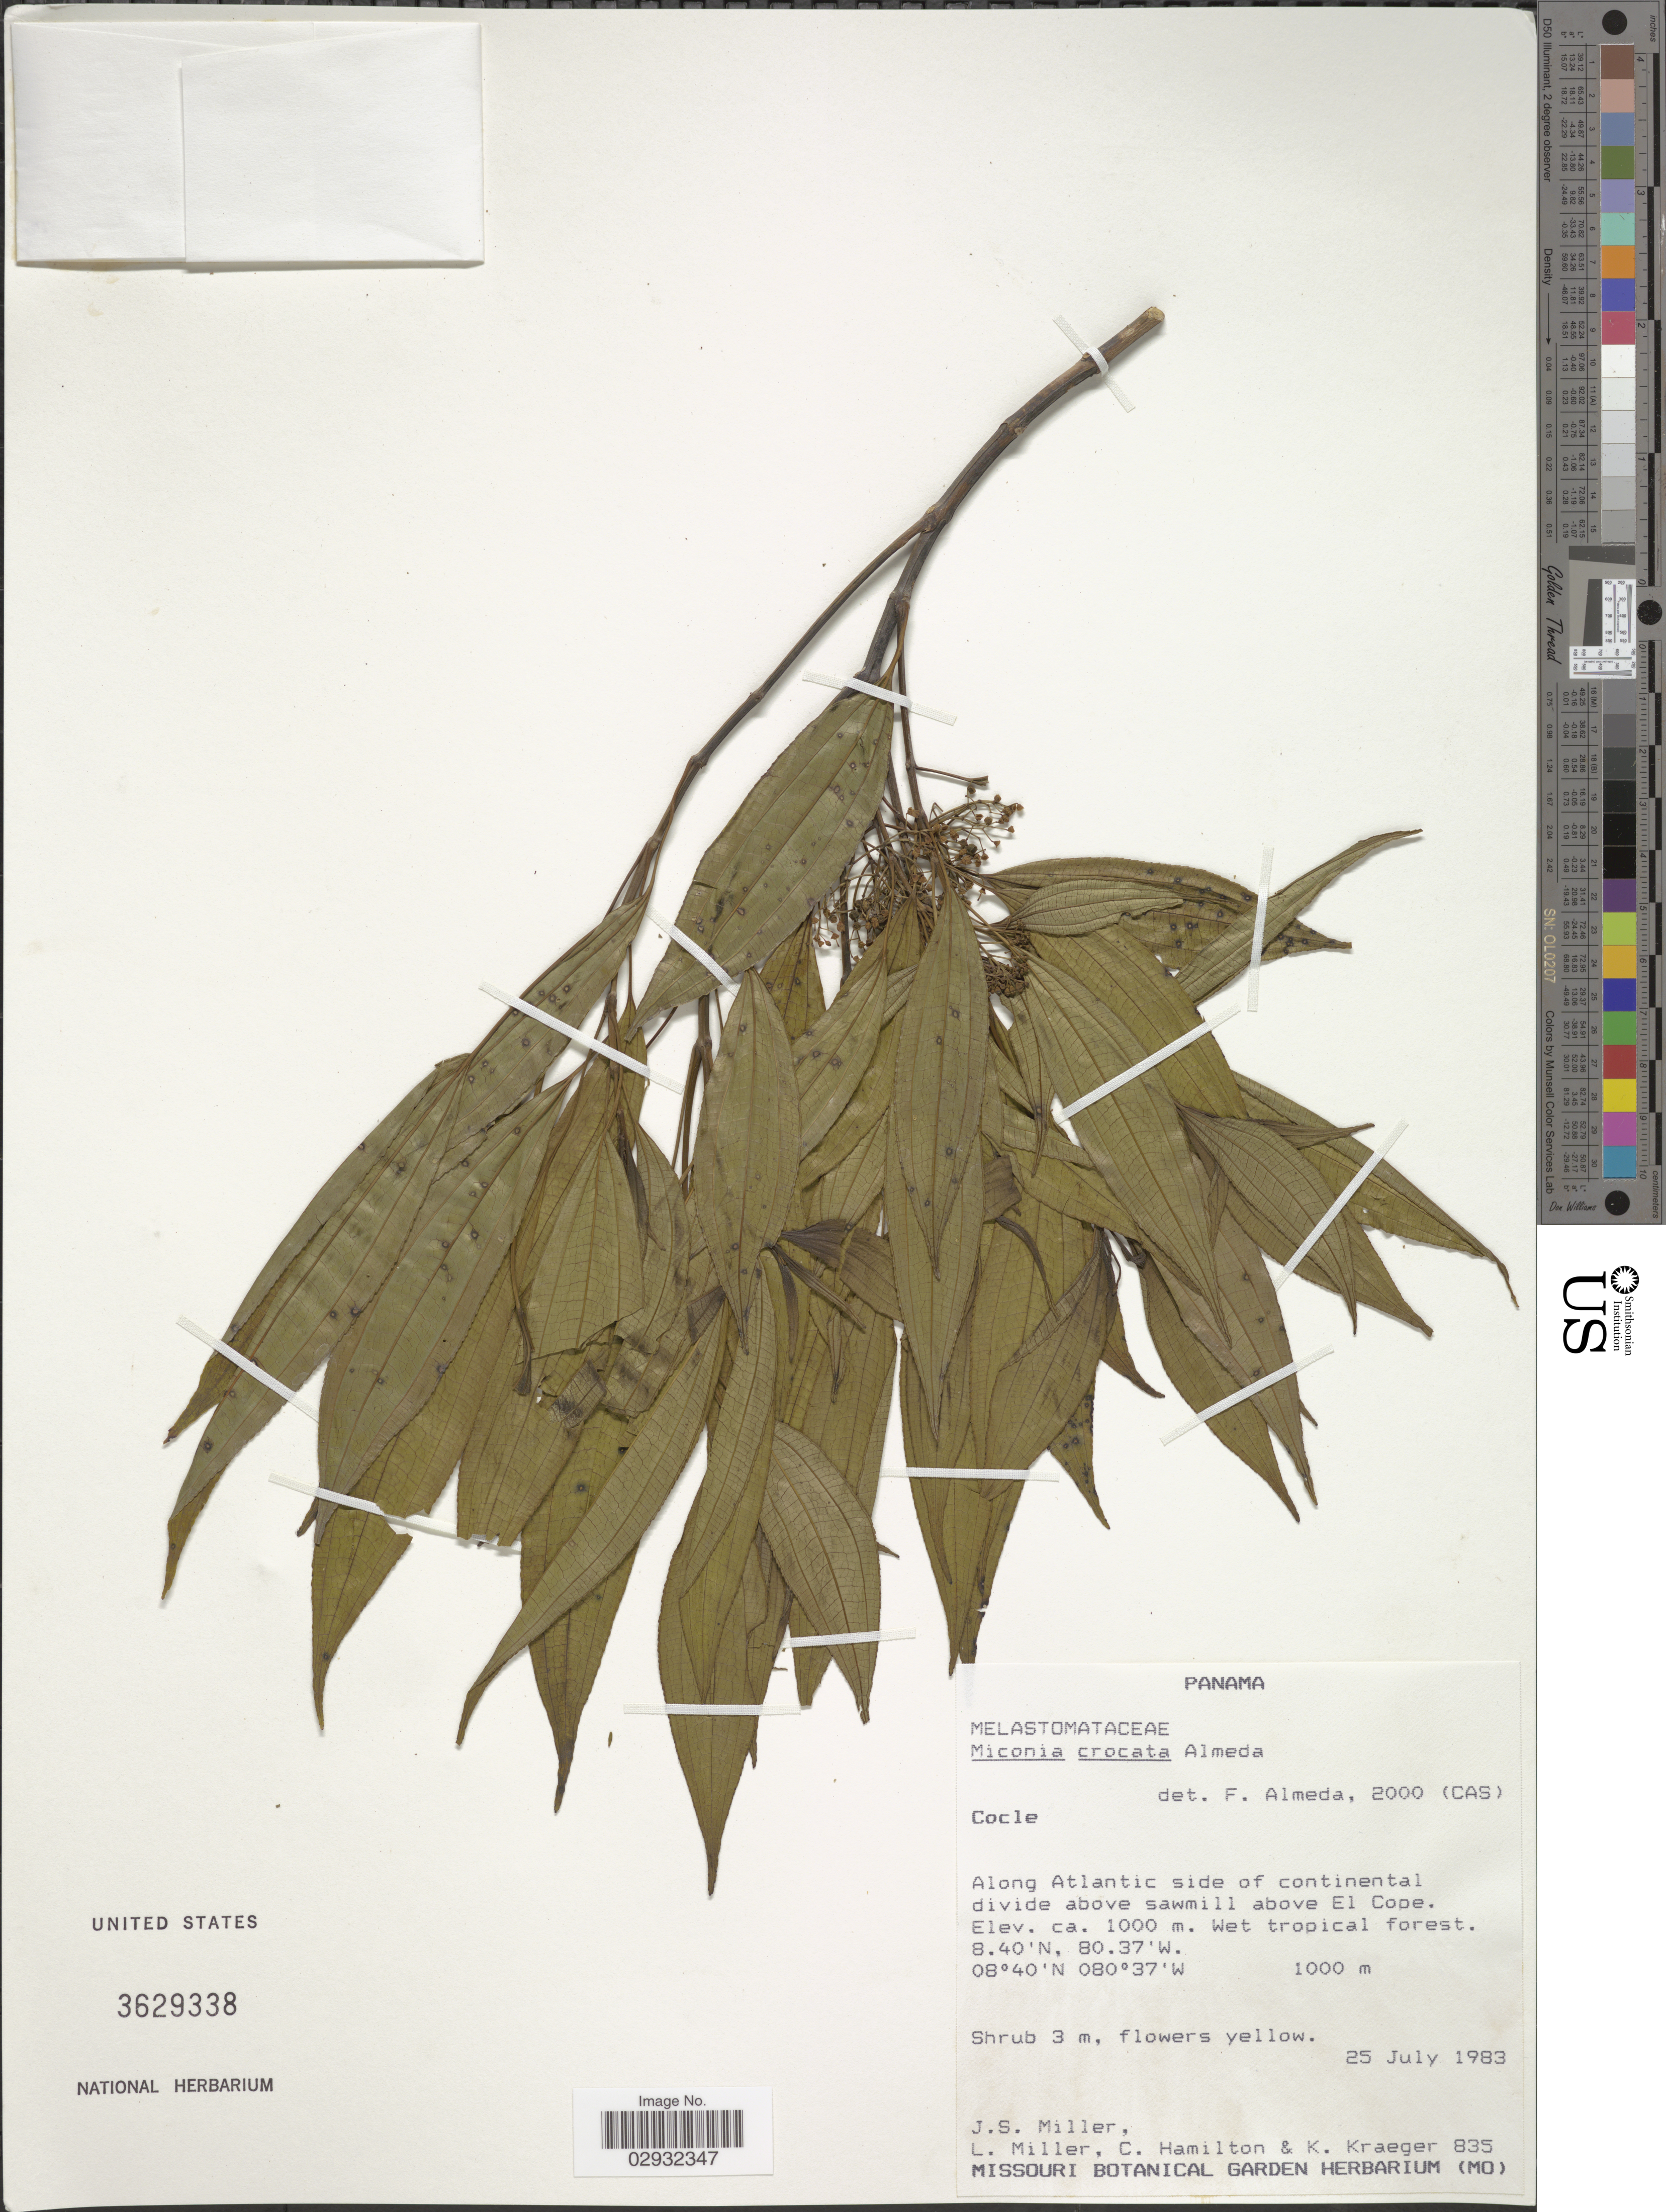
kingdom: Plantae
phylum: Tracheophyta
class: Magnoliopsida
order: Myrtales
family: Melastomataceae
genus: Miconia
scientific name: Miconia crocata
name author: Almeda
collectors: J. S. Miller, L. Miller, C. Hamilton & K. Kraeger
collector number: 835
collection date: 1983-07-25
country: Panama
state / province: Coclé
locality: Along Atlantic side of continental divide above sawmill above El Cope. Wet tropical forest.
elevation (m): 1000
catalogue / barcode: US 3629338